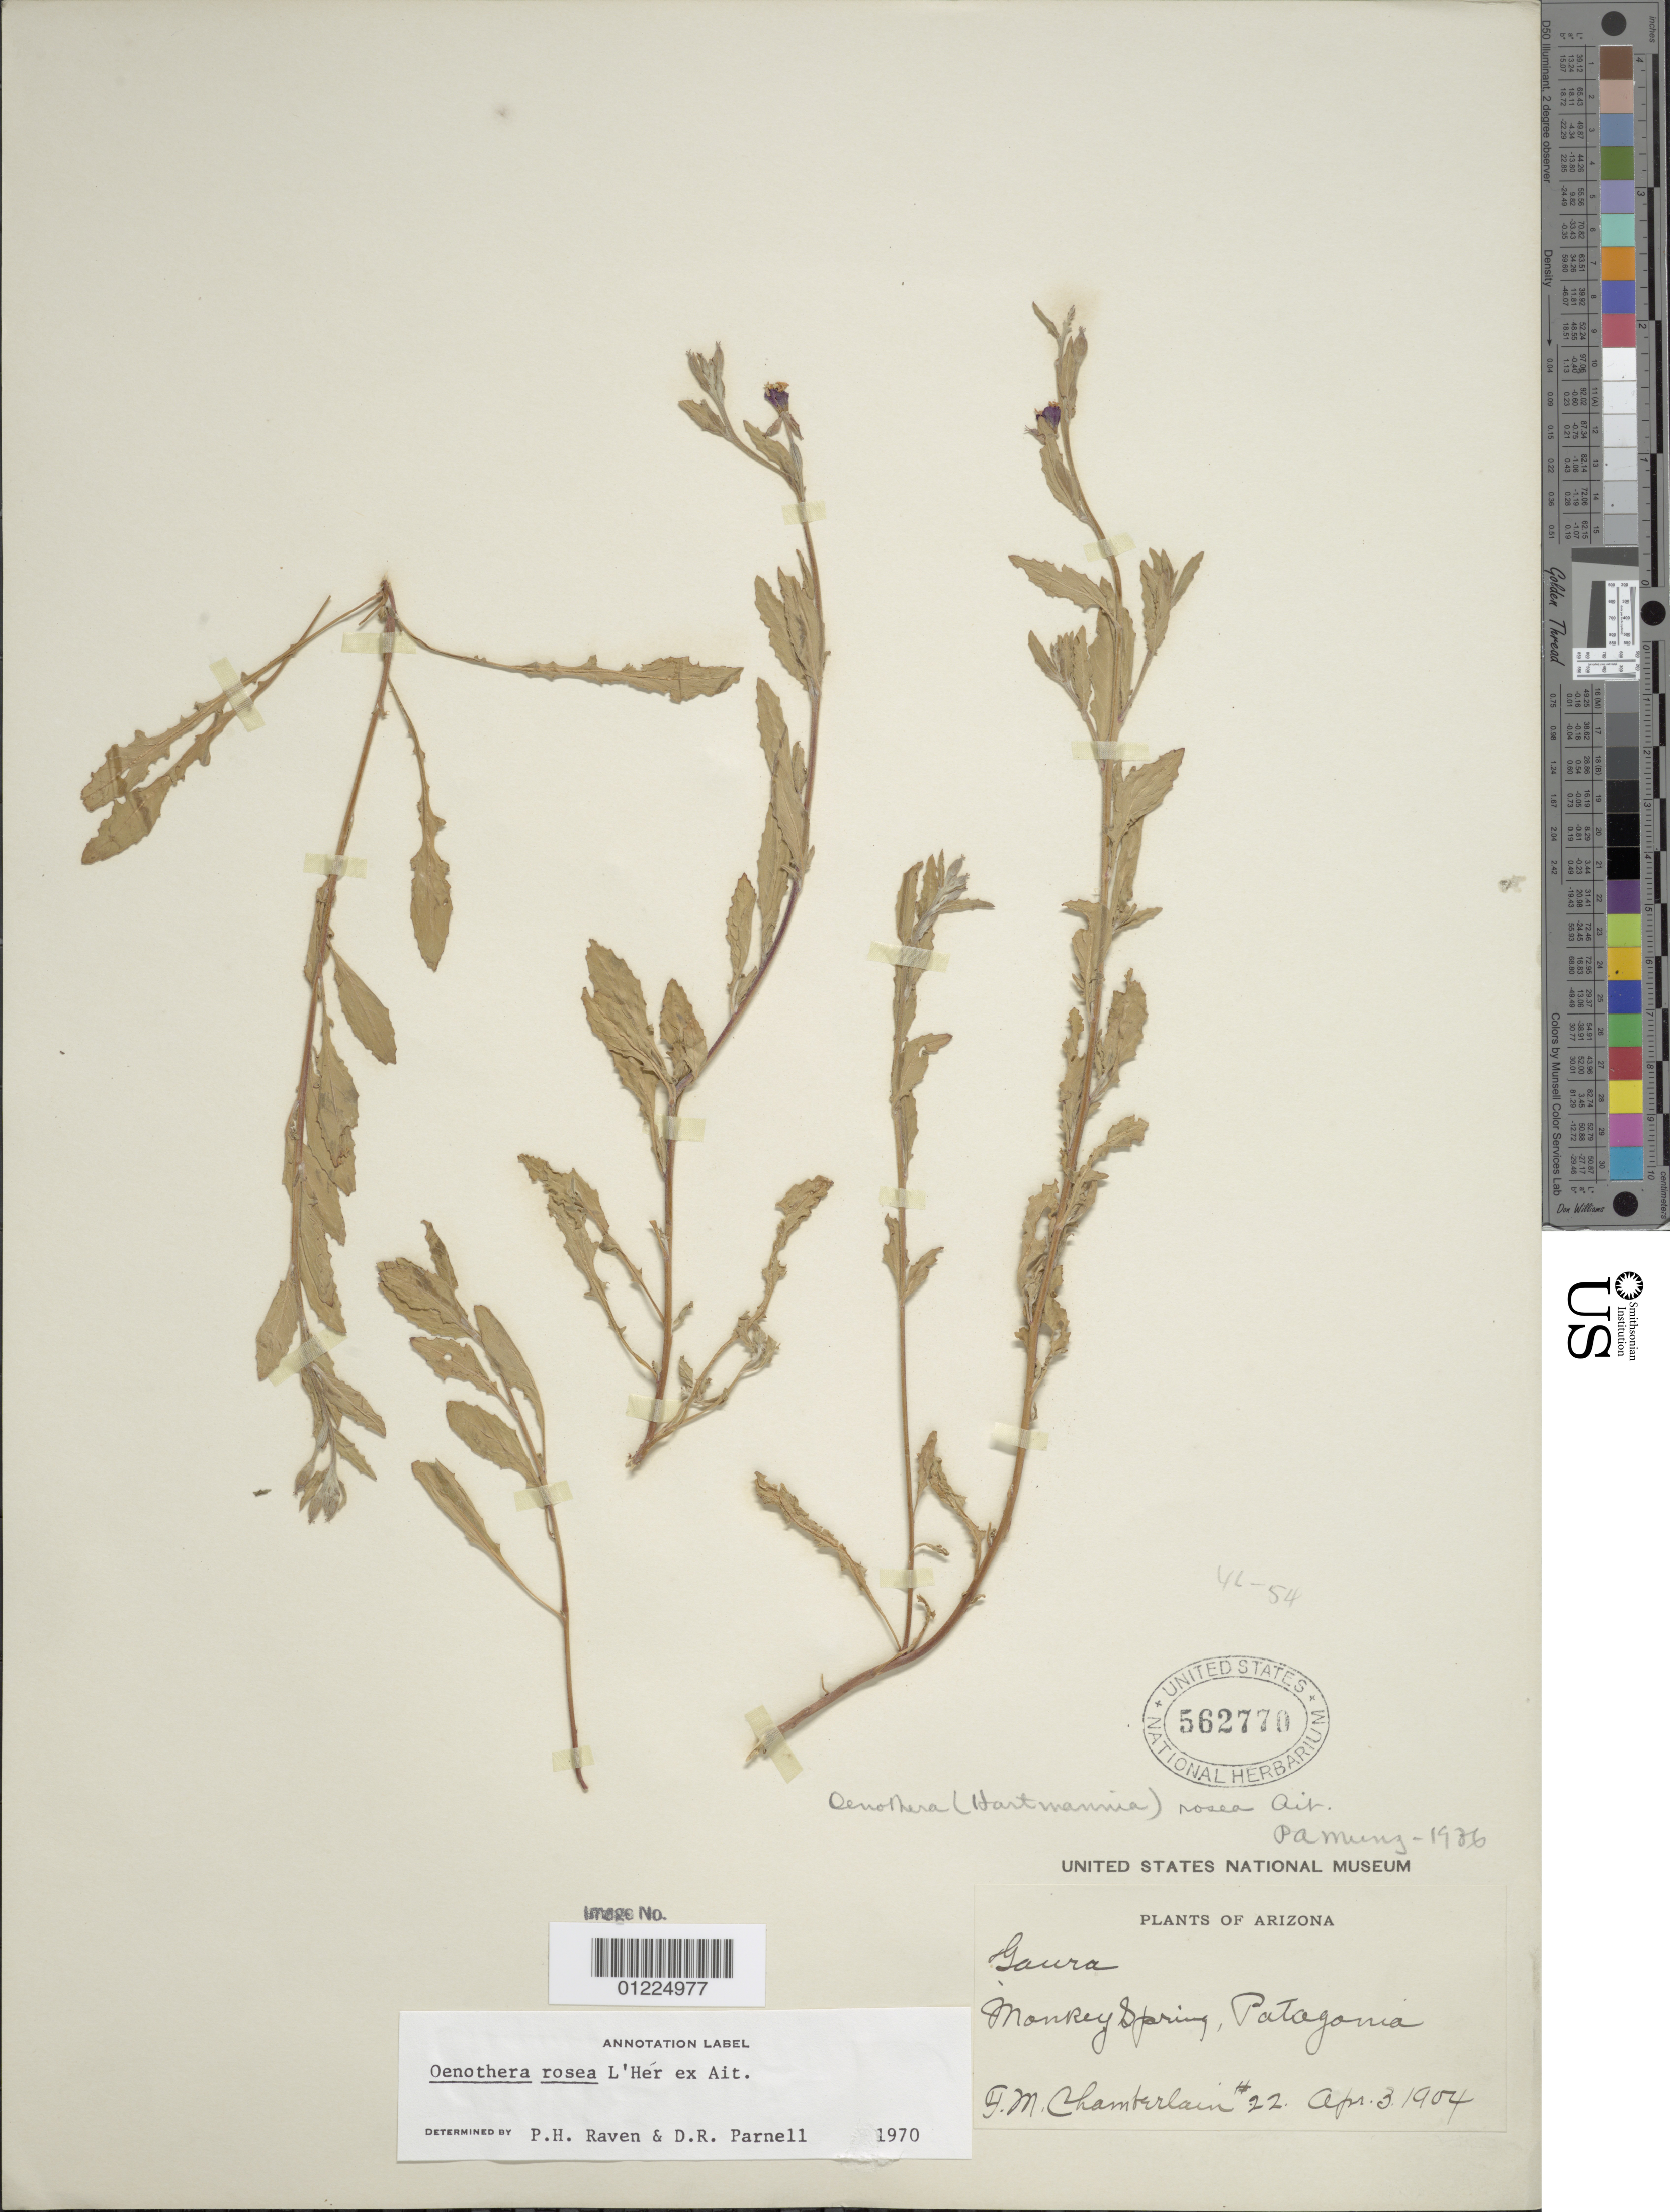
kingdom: Plantae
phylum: Tracheophyta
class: Magnoliopsida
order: Myrtales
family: Onagraceae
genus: Oenothera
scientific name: Oenothera rosea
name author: L'Hér. ex Aiton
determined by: Raven, P. H.; Parnell, D. R.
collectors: F. Chamberlain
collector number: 22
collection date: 1904-04-03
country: United States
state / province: Arizona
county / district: Santa Cruz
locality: Monkey Spring, Patagonia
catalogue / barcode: US 562770